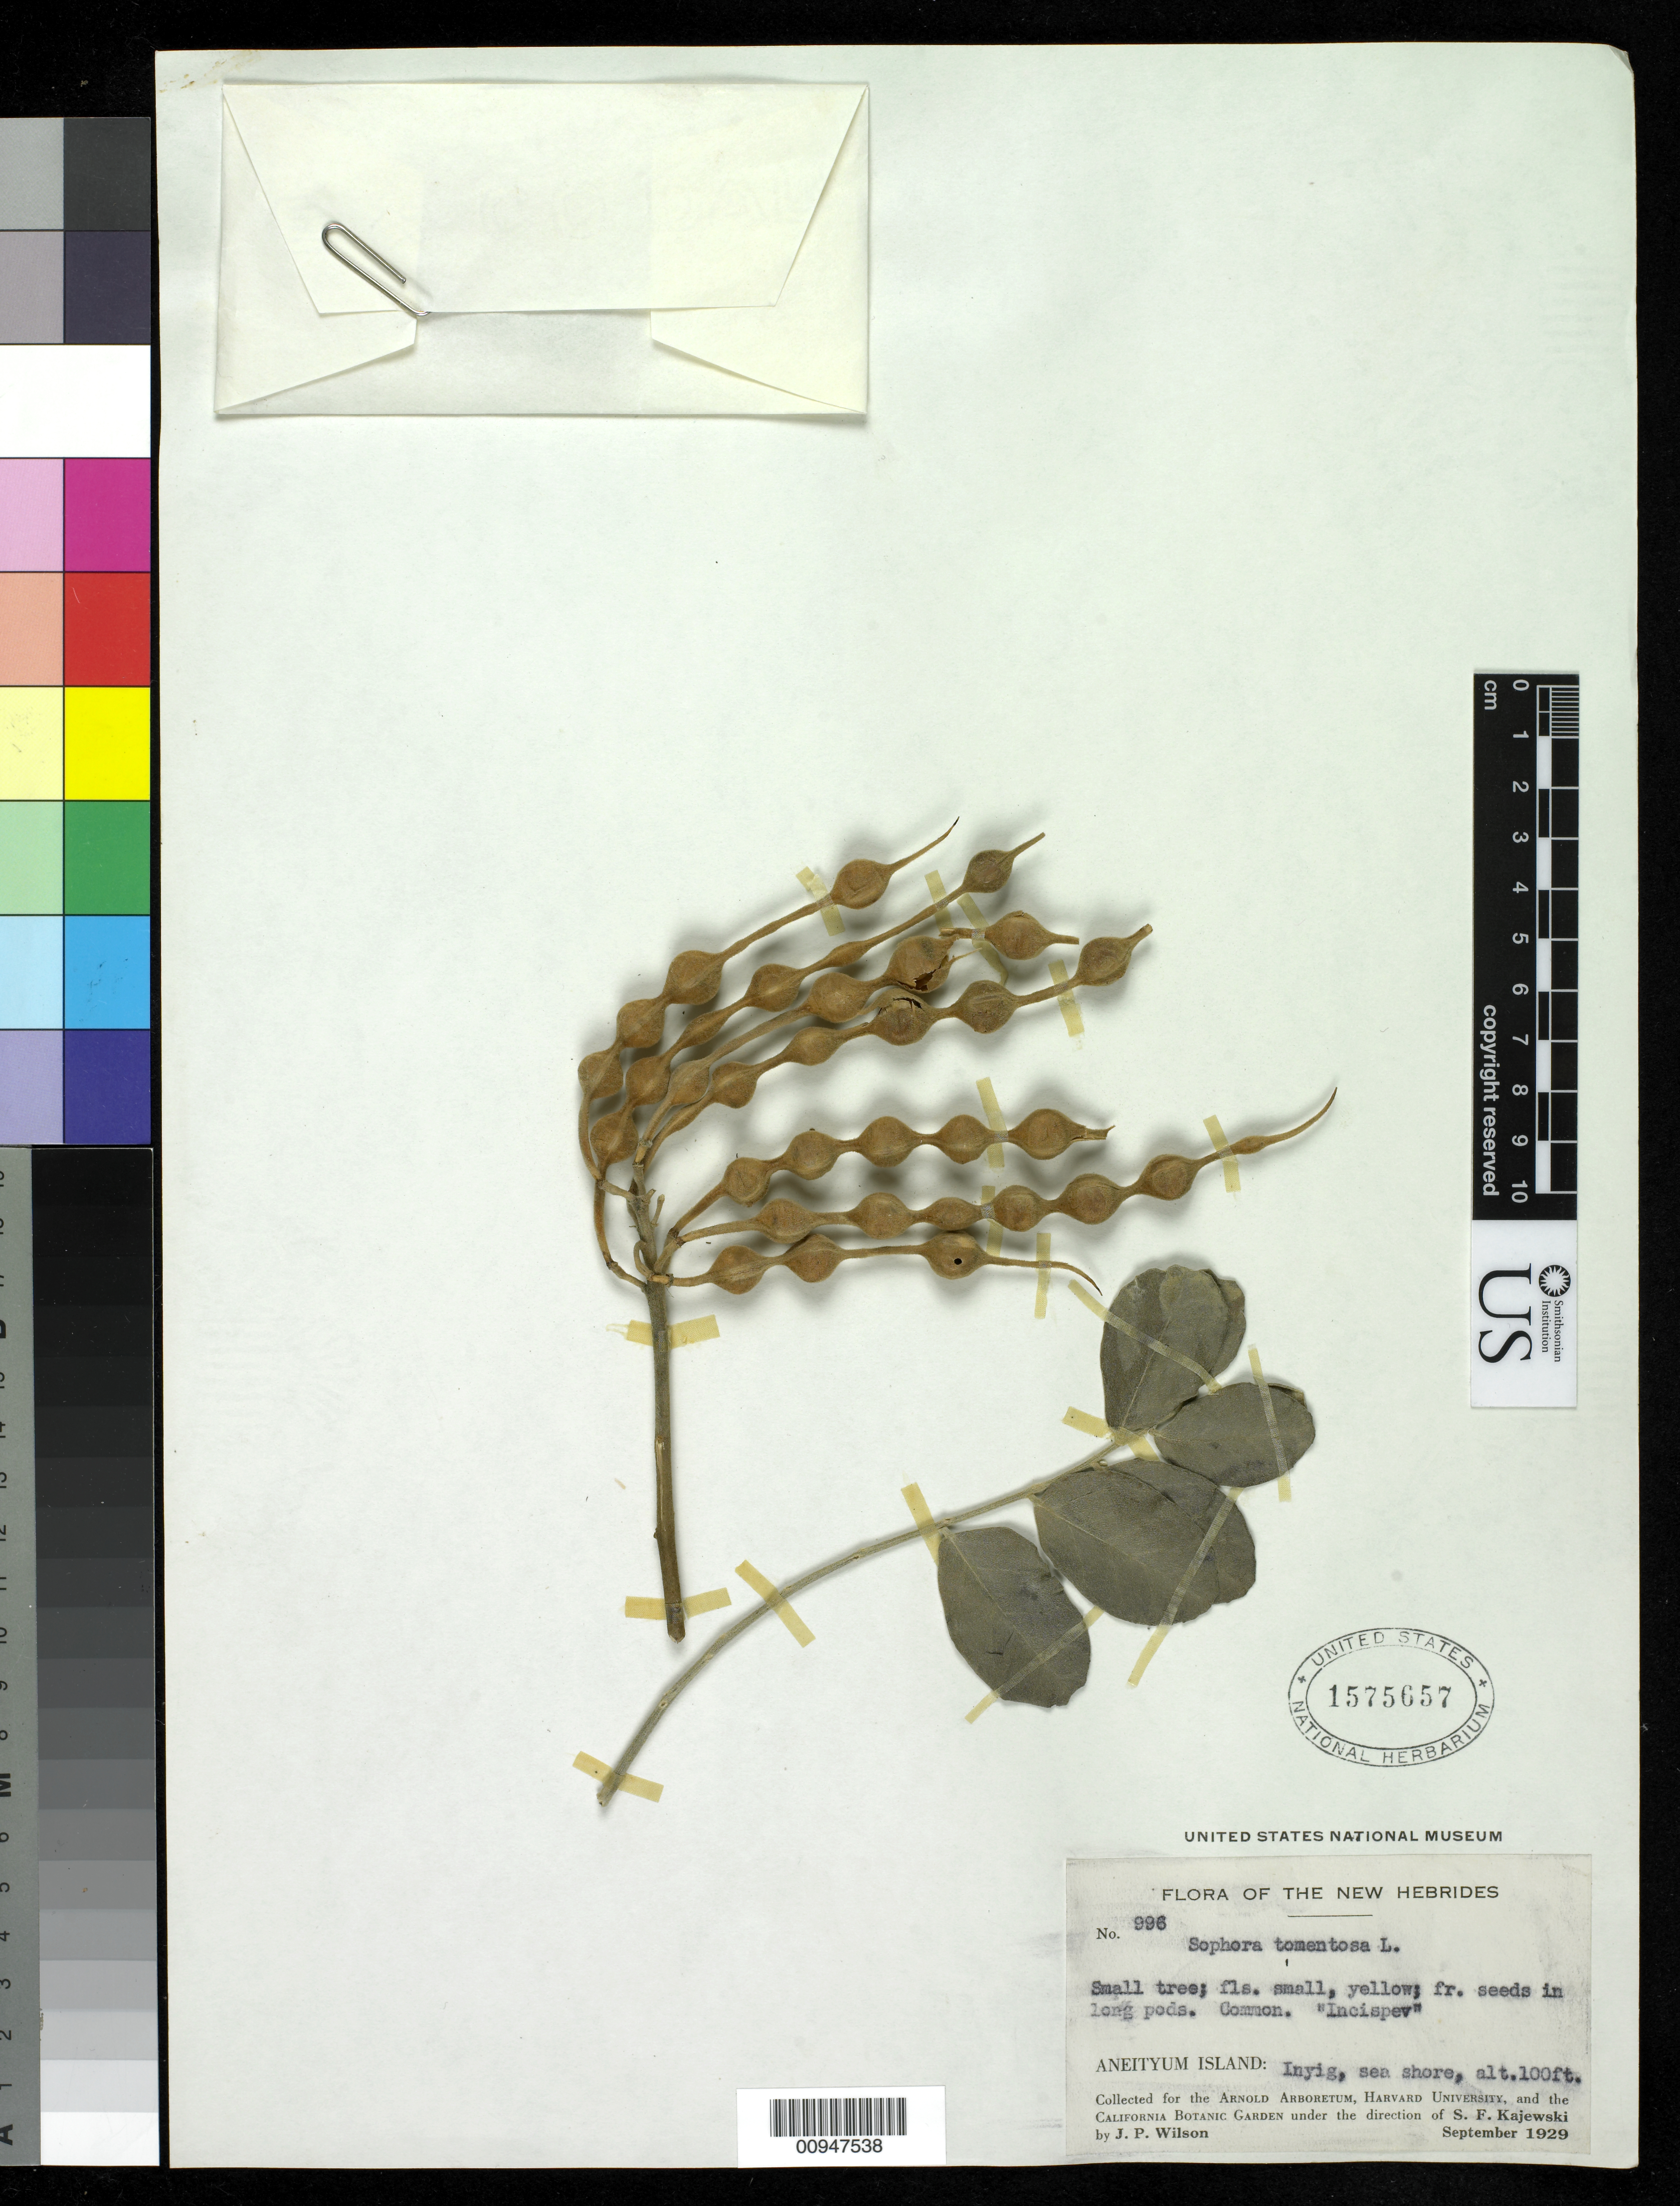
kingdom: Plantae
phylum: Tracheophyta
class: Magnoliopsida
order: Fabales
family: Fabaceae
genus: Sophora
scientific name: Sophora tomentosa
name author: L.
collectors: S. Kajewski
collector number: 996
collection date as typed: Sep 1929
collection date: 1929-09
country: Vanuatu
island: Anatom [Aneityum]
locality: Inyig, sea shore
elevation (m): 30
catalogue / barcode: US 1575657